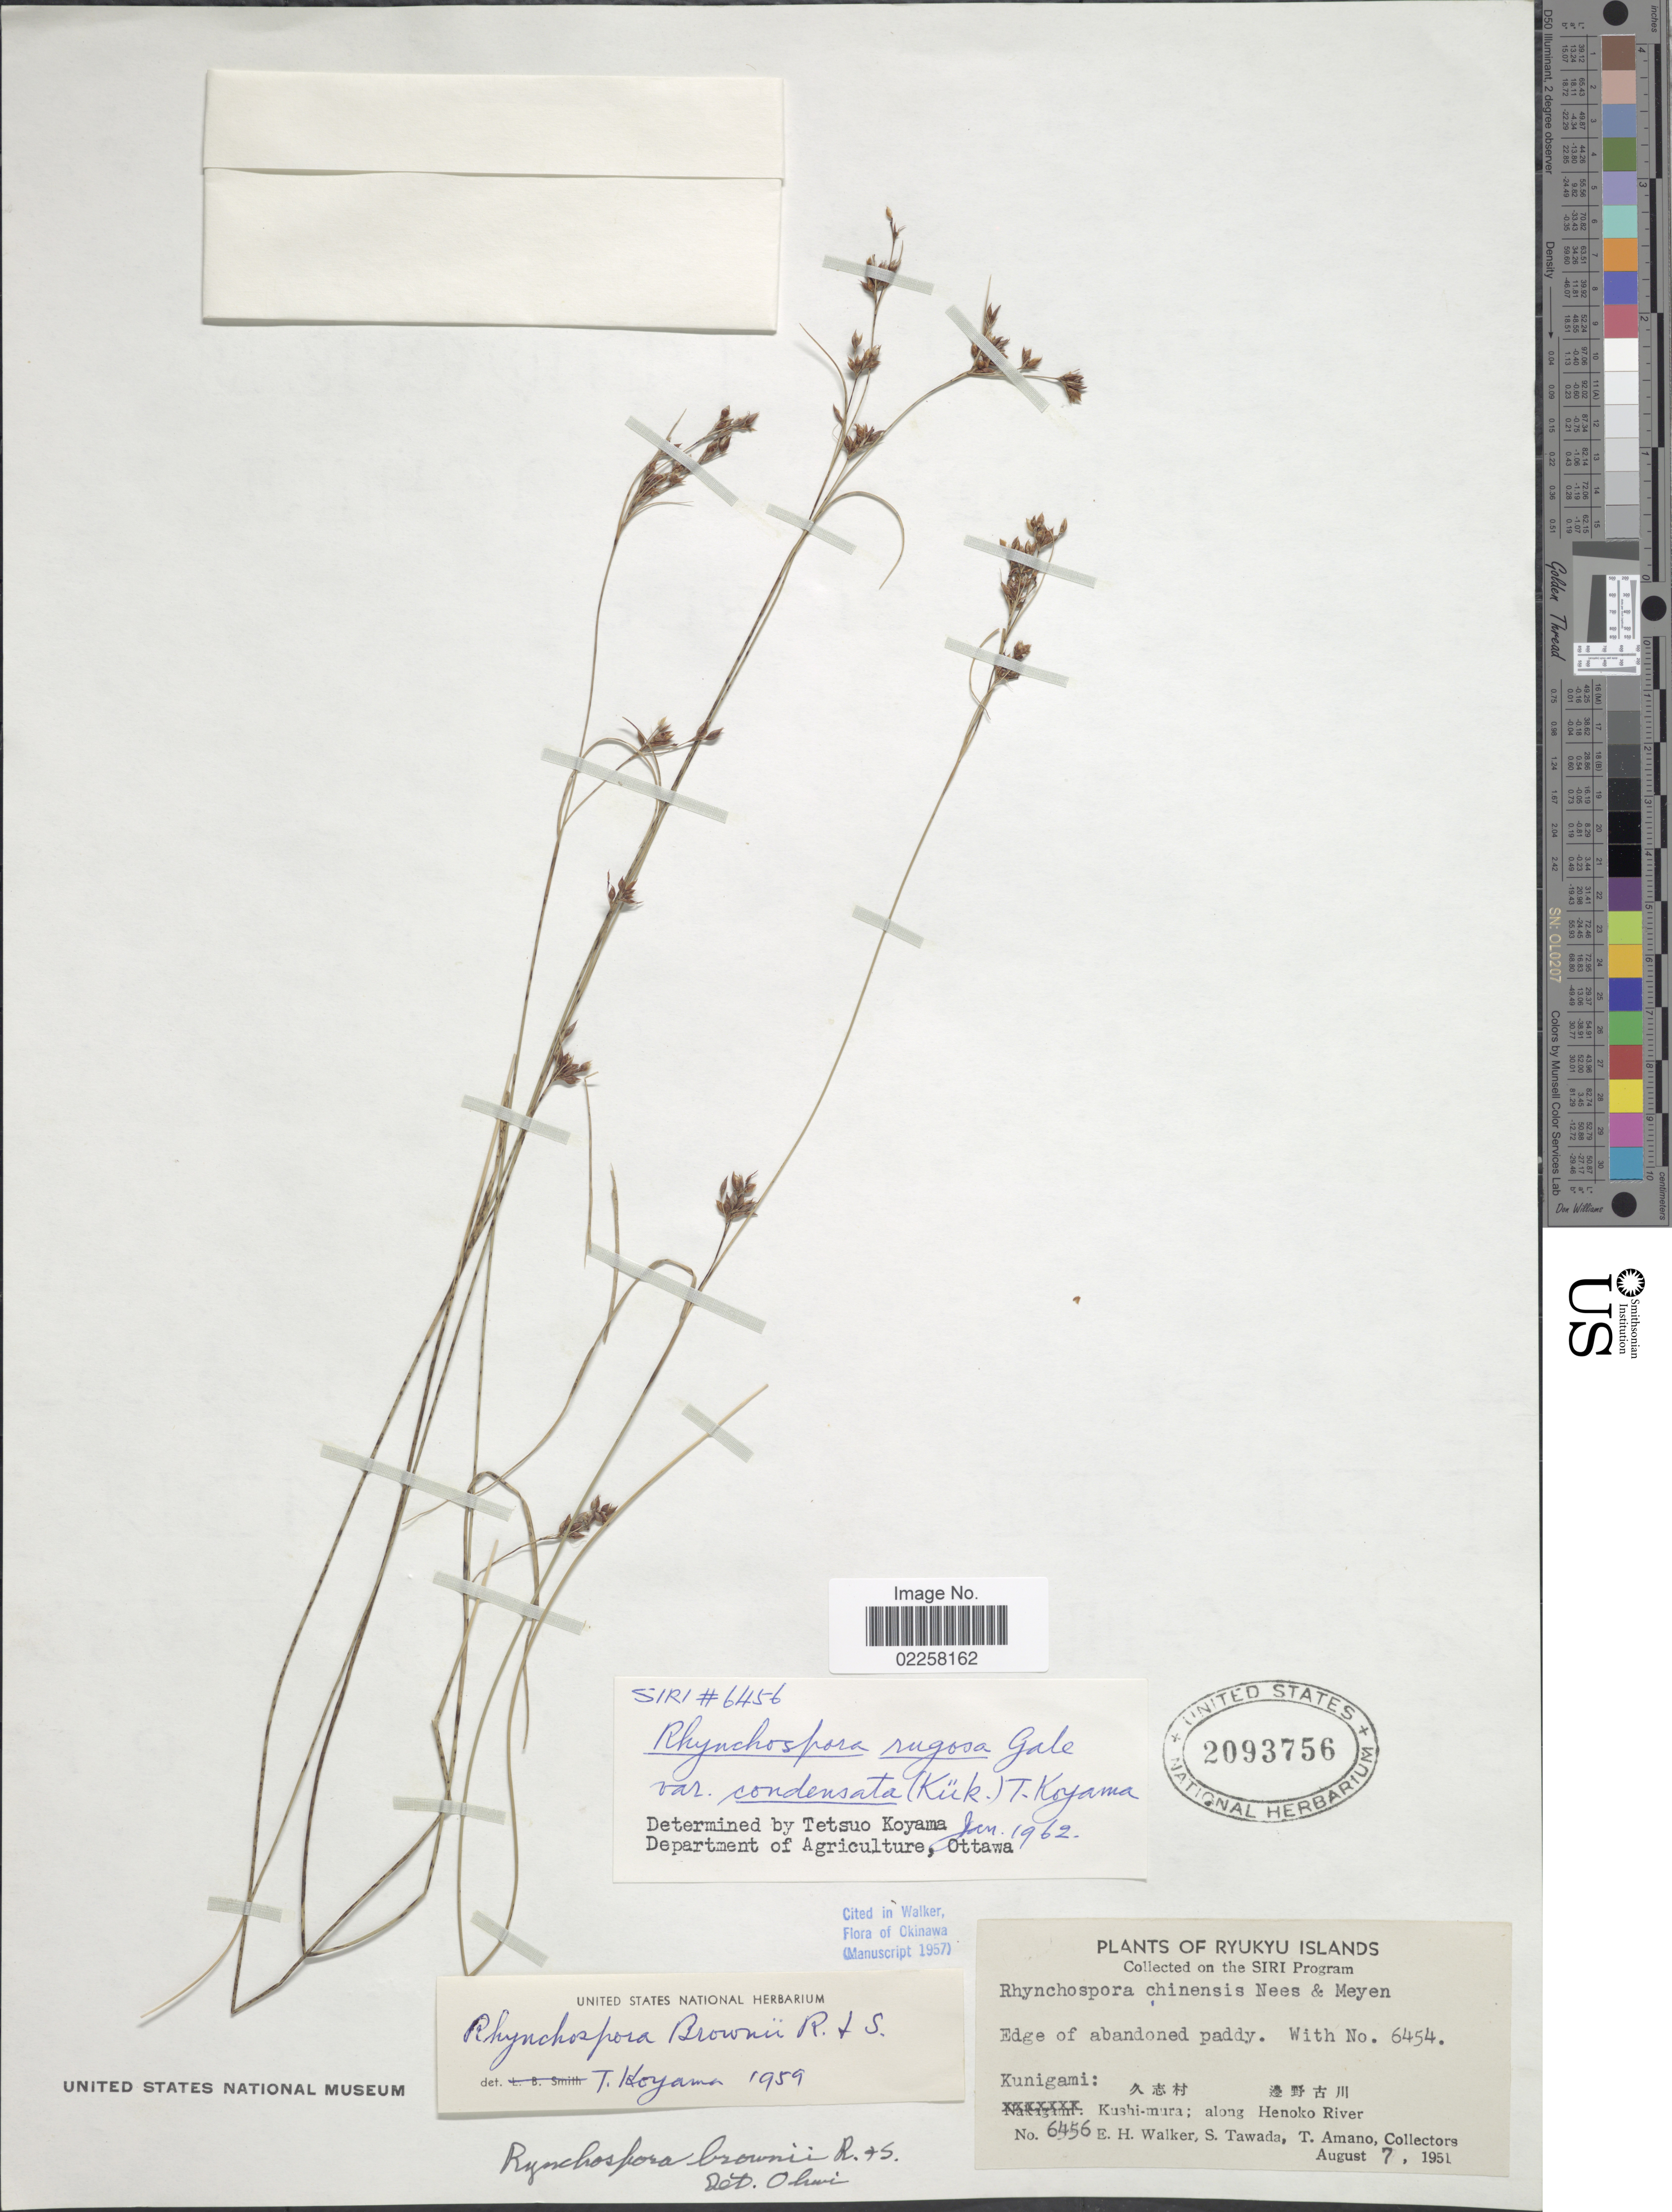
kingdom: Plantae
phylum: Tracheophyta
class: Liliopsida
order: Poales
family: Cyperaceae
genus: Rhynchospora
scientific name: Rhynchospora rugosa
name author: (Vahl) Gale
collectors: E. H. Walker, S. Tawada & T. Amano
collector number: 6456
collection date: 1951-08-07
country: Japan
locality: Ryukyu Islands. Kunigami: Kushi-mura; along Henoko River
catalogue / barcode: US 2093756